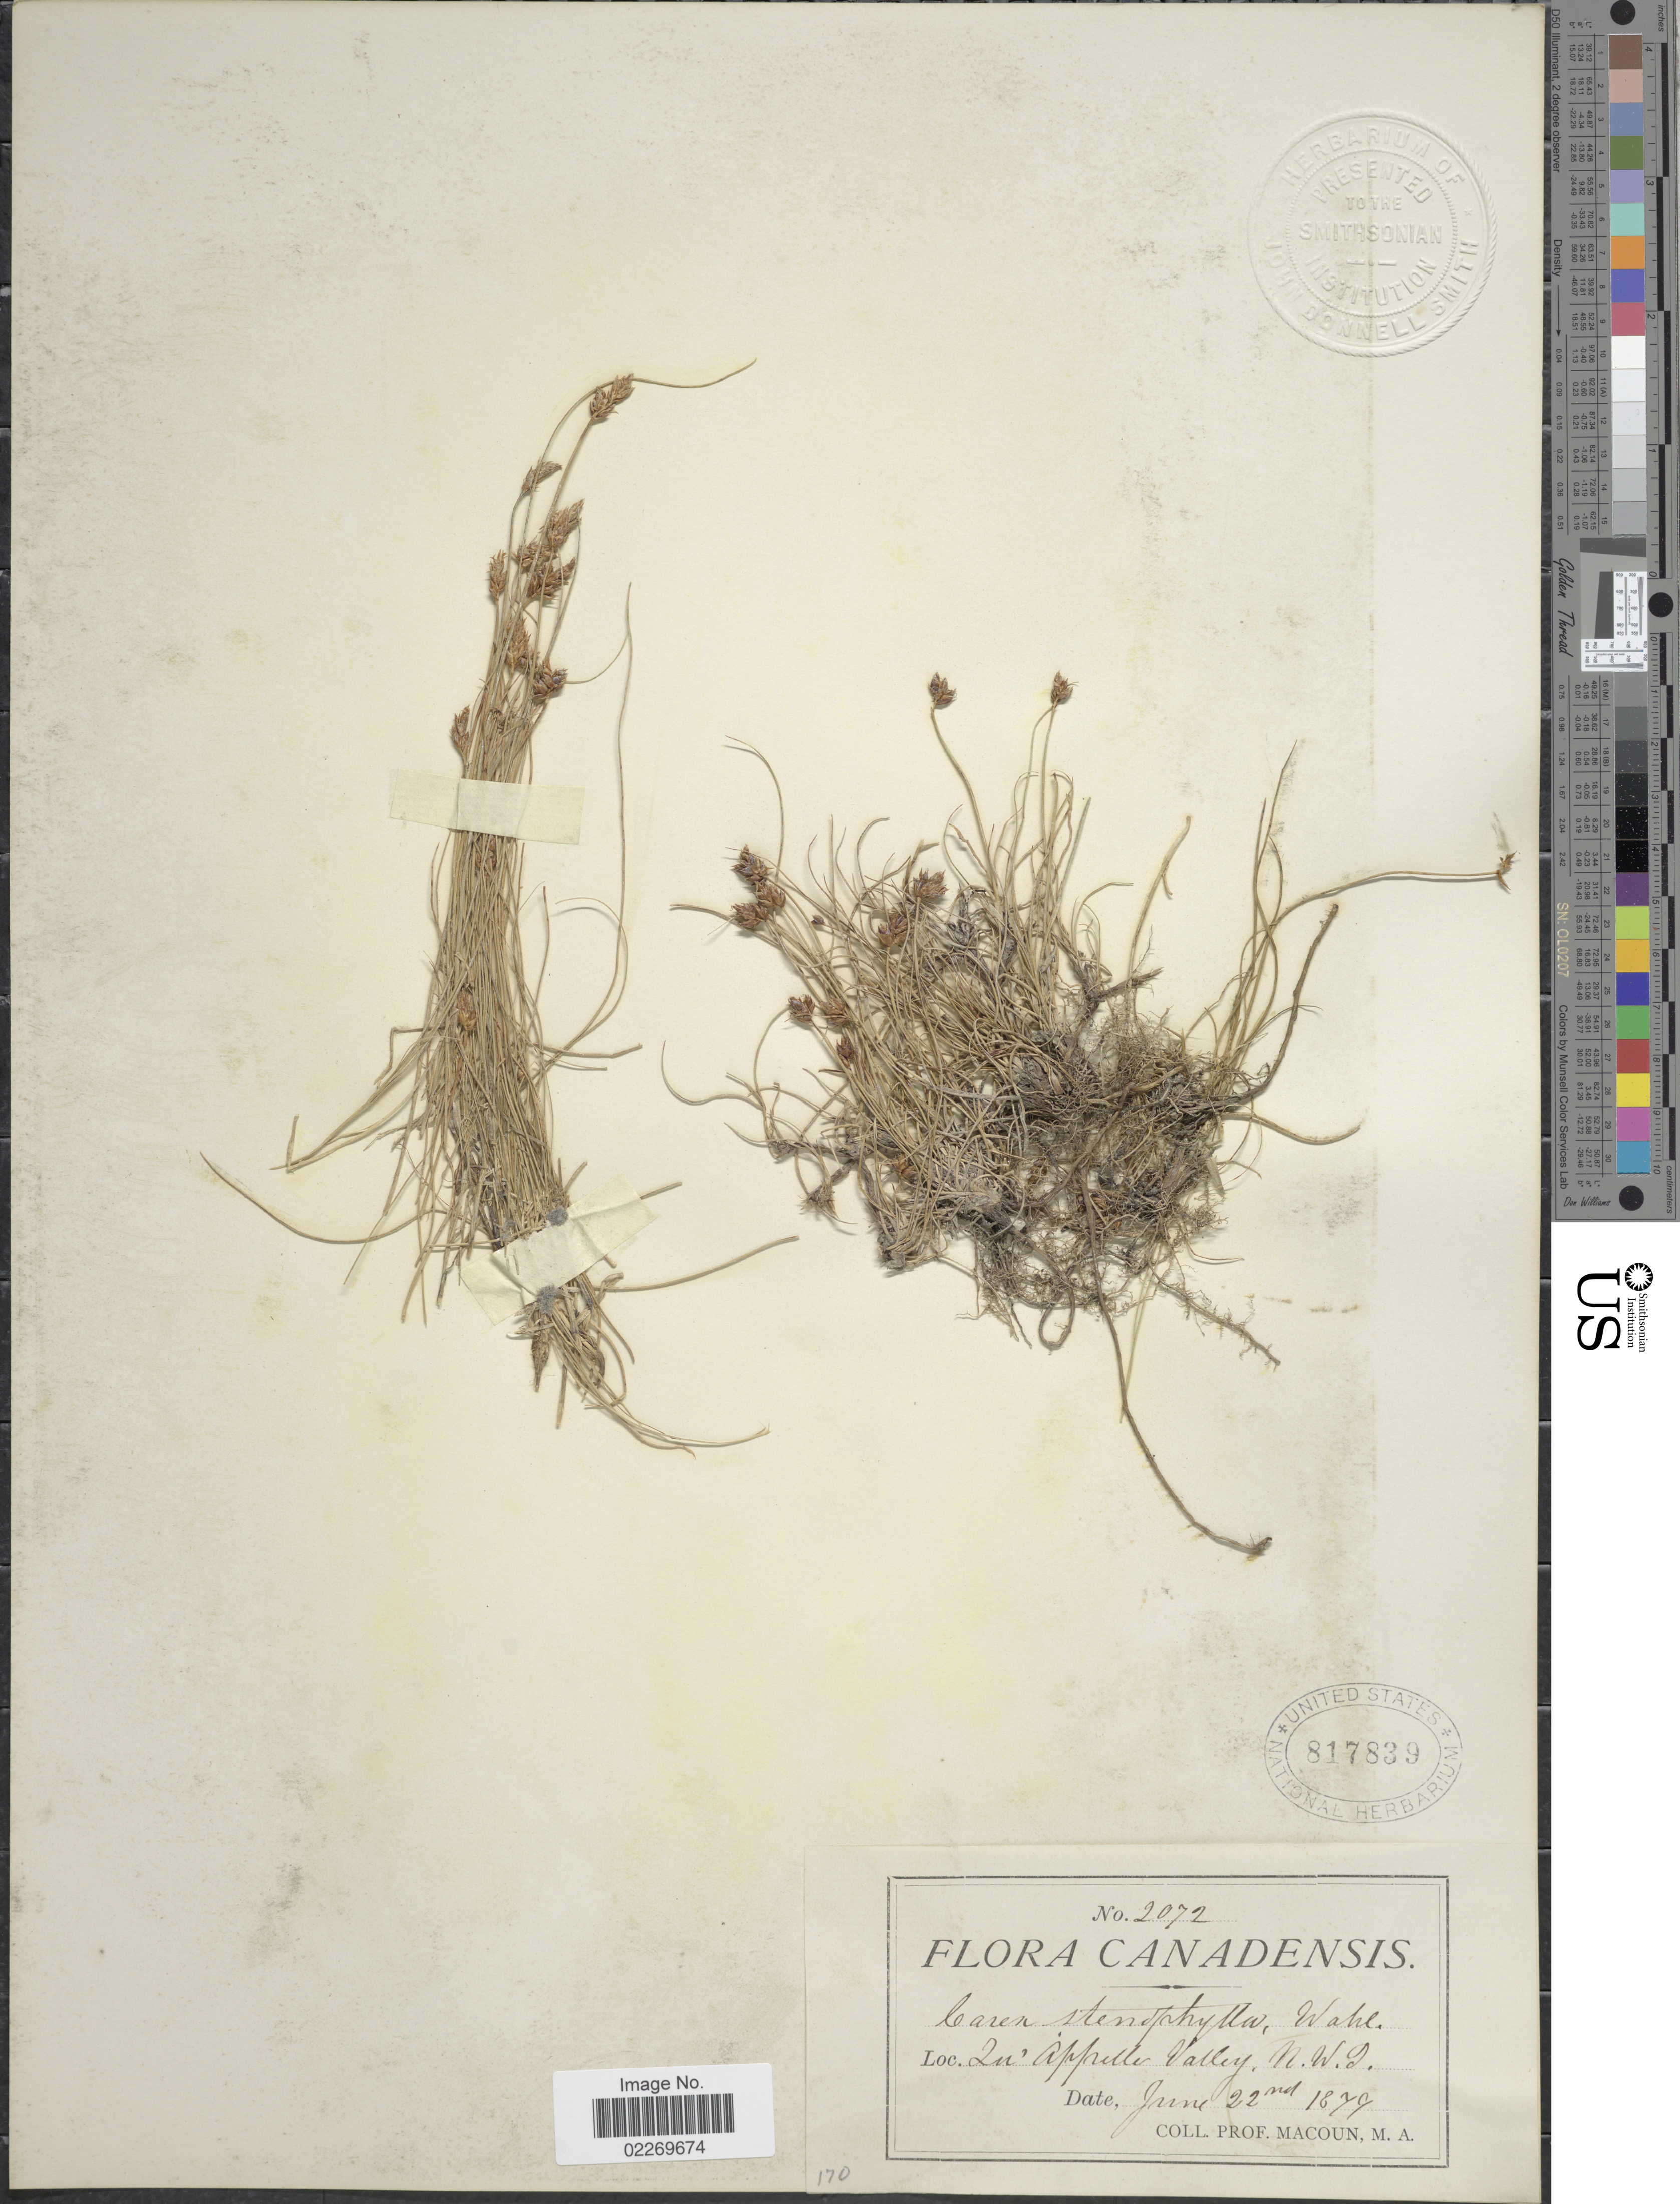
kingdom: Plantae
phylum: Tracheophyta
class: Liliopsida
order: Poales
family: Cyperaceae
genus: Carex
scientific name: Carex eleocharis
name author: L.H. Bailey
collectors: -- Macoun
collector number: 2072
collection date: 1879-06-22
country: Canada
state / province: Northwest Territories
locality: Du Appeller Valley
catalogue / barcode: US 817839